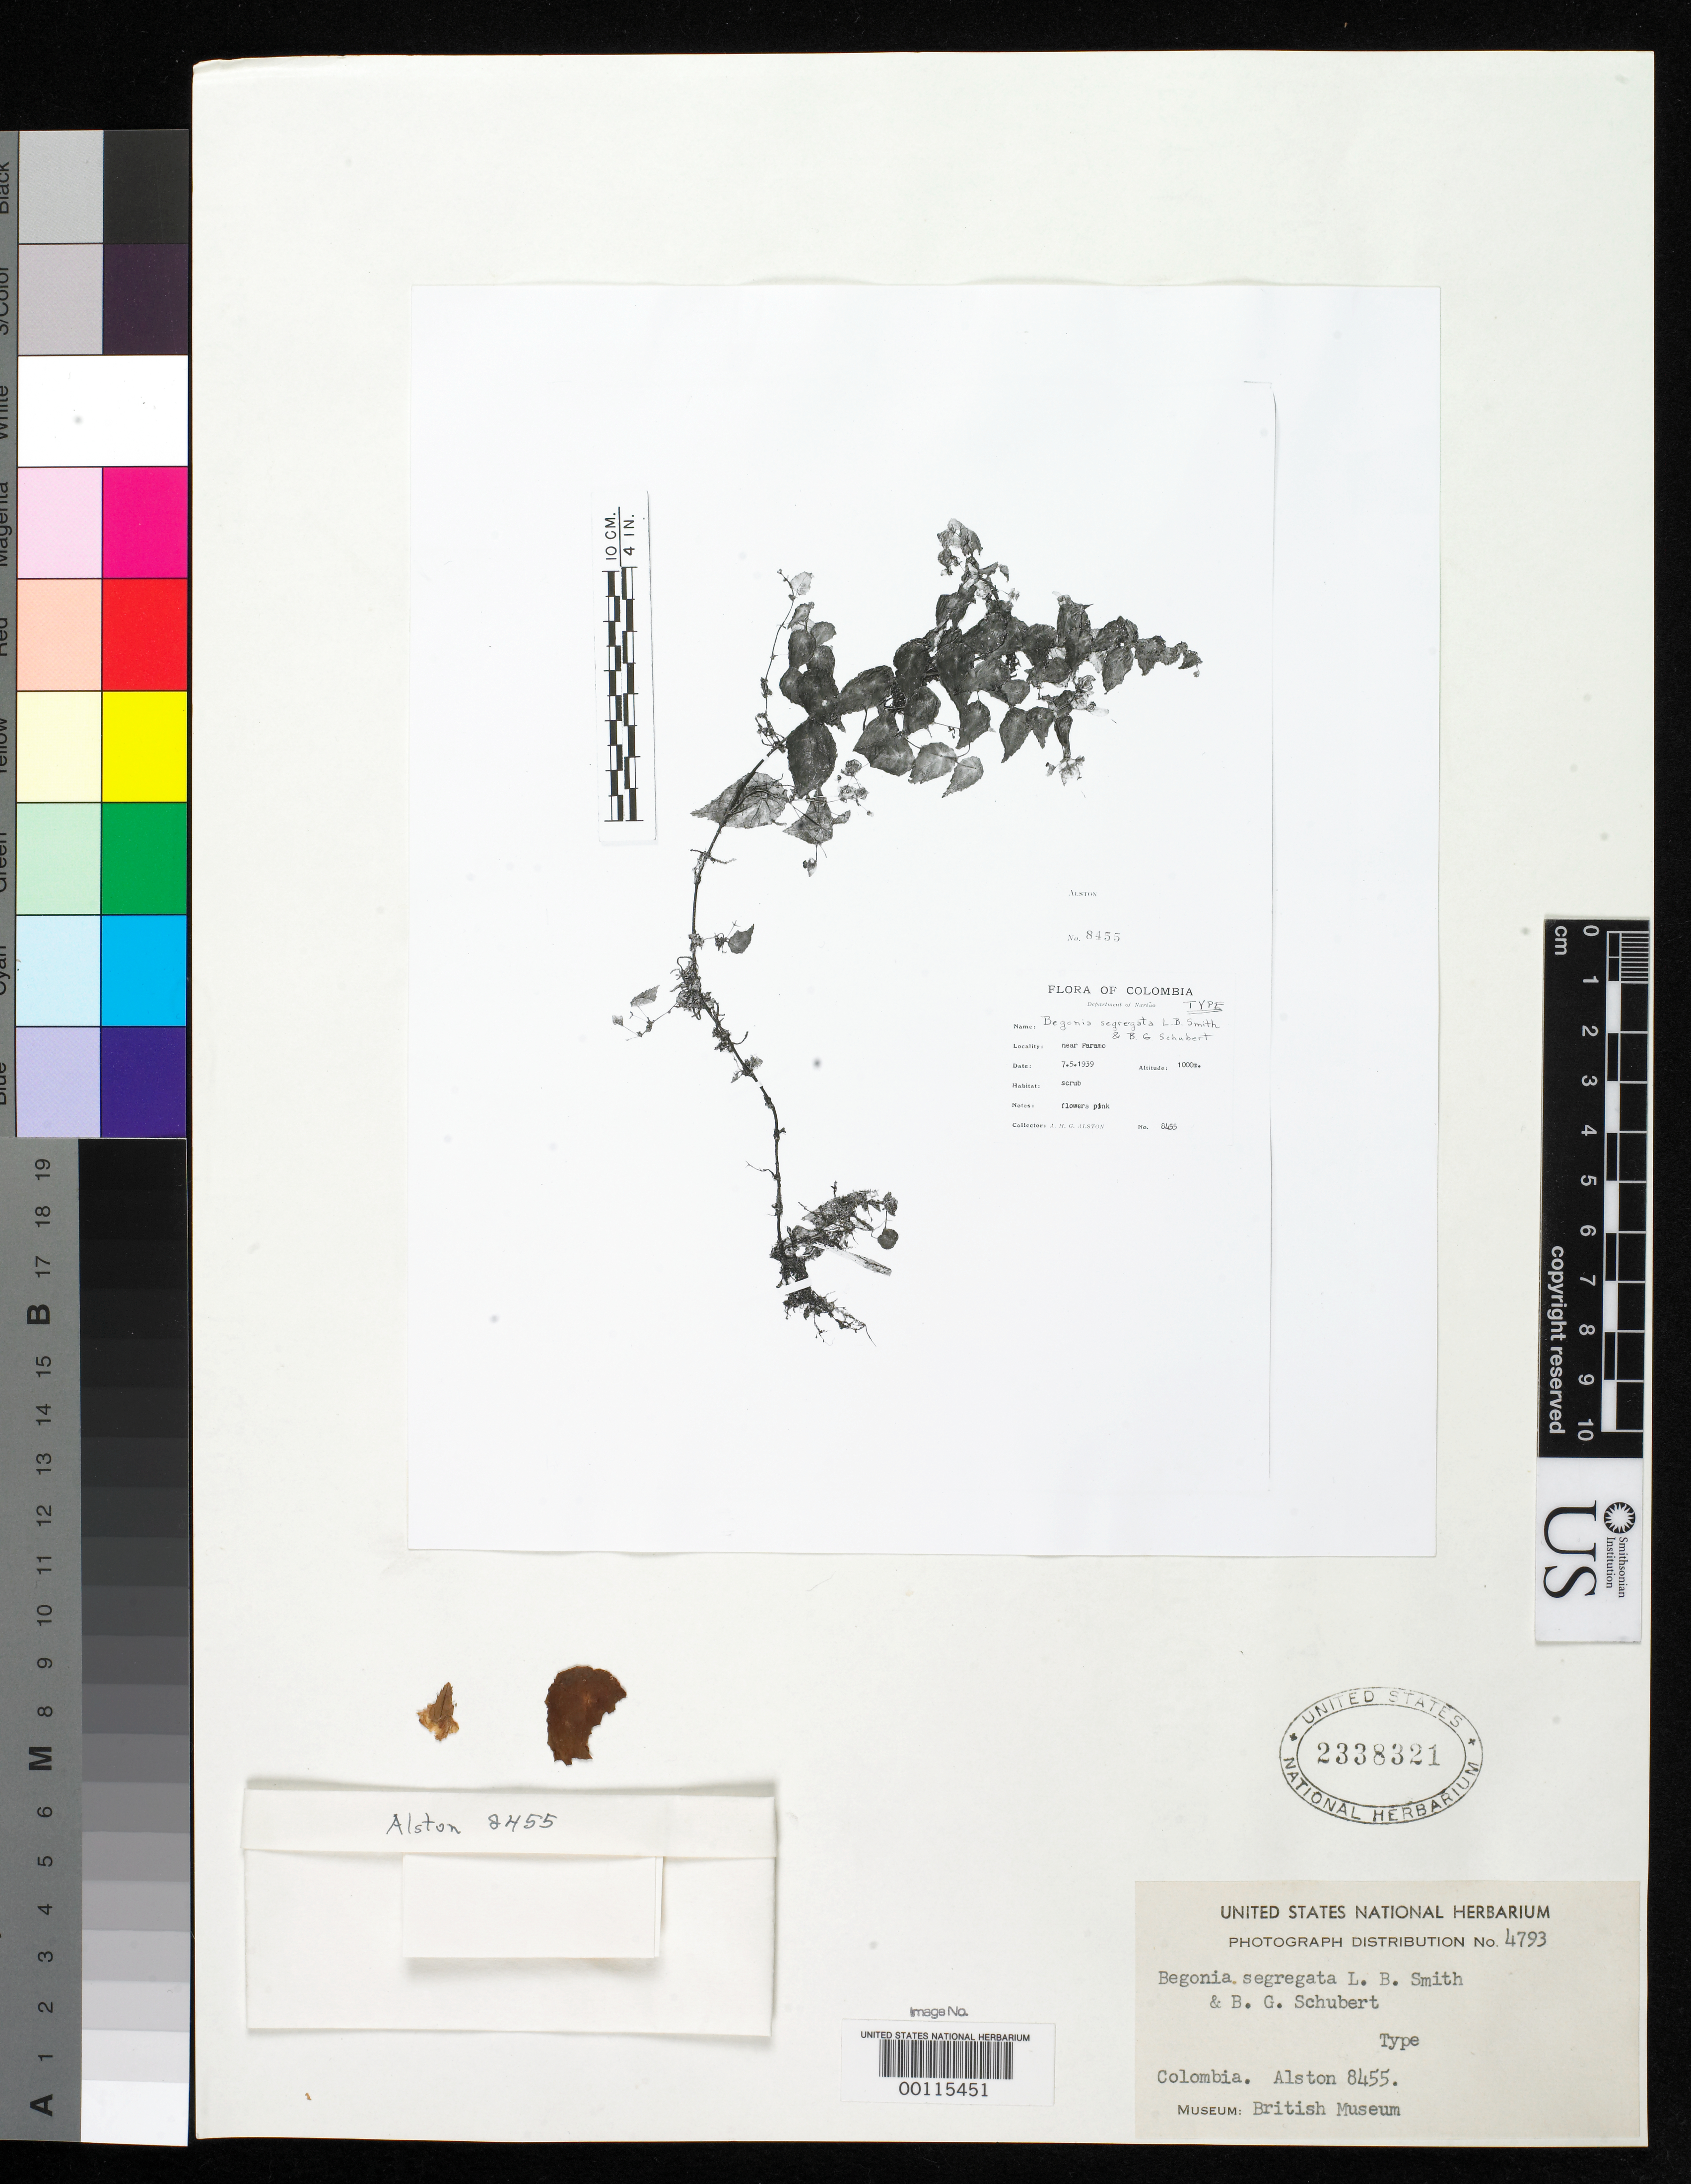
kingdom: Plantae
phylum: Tracheophyta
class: Magnoliopsida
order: Cucurbitales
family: Begoniaceae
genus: Begonia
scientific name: Begonia segregata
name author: L.B. Sm. & B.G. Schub.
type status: Type Fragment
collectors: A. H. Alston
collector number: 8455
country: Colombia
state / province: Nariño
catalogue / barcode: US 2338321